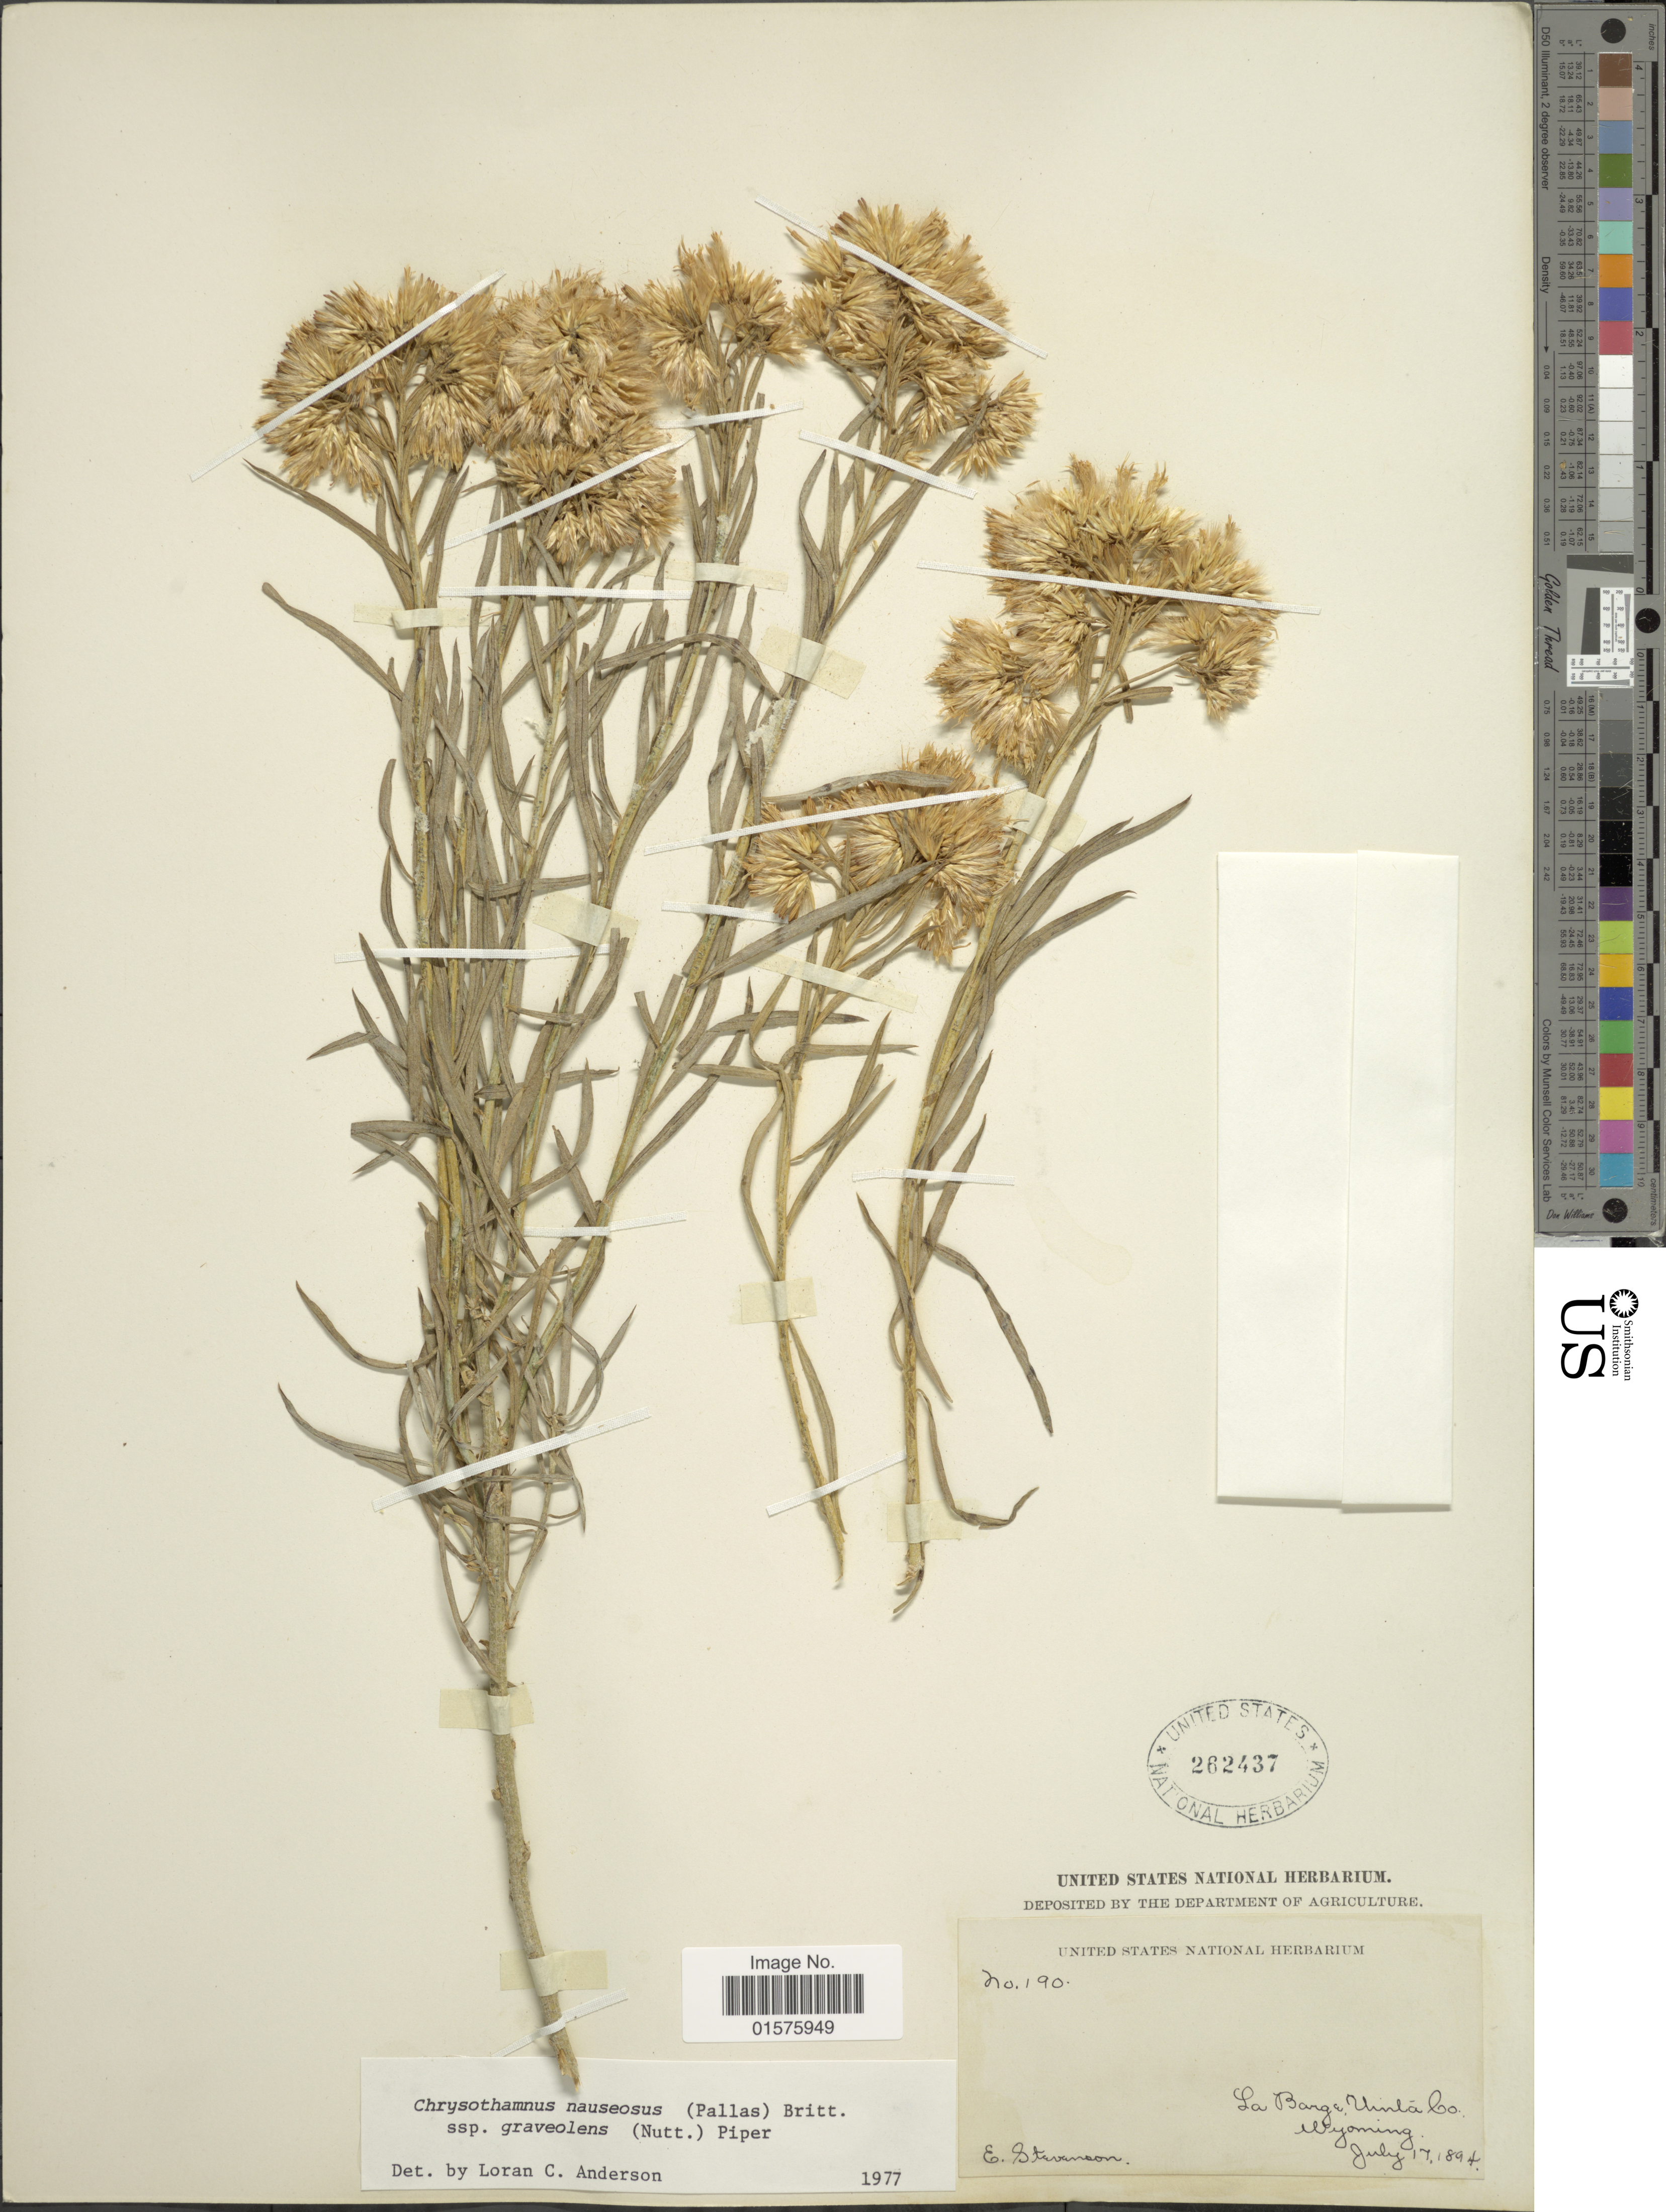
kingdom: Plantae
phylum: Tracheophyta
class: Magnoliopsida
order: Asterales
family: Asteraceae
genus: Ericameria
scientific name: Ericameria nauseosa var. graveolens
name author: (Nutt.) Reveal & Schuyler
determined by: Urbatsch, Lowell E., Curator (LSU), Louisiana State University (UNITED STATES)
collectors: E. Stevenson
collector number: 190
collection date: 1894-07-17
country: United States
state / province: Wyoming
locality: La Barge, Uinla Co.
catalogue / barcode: US 262437